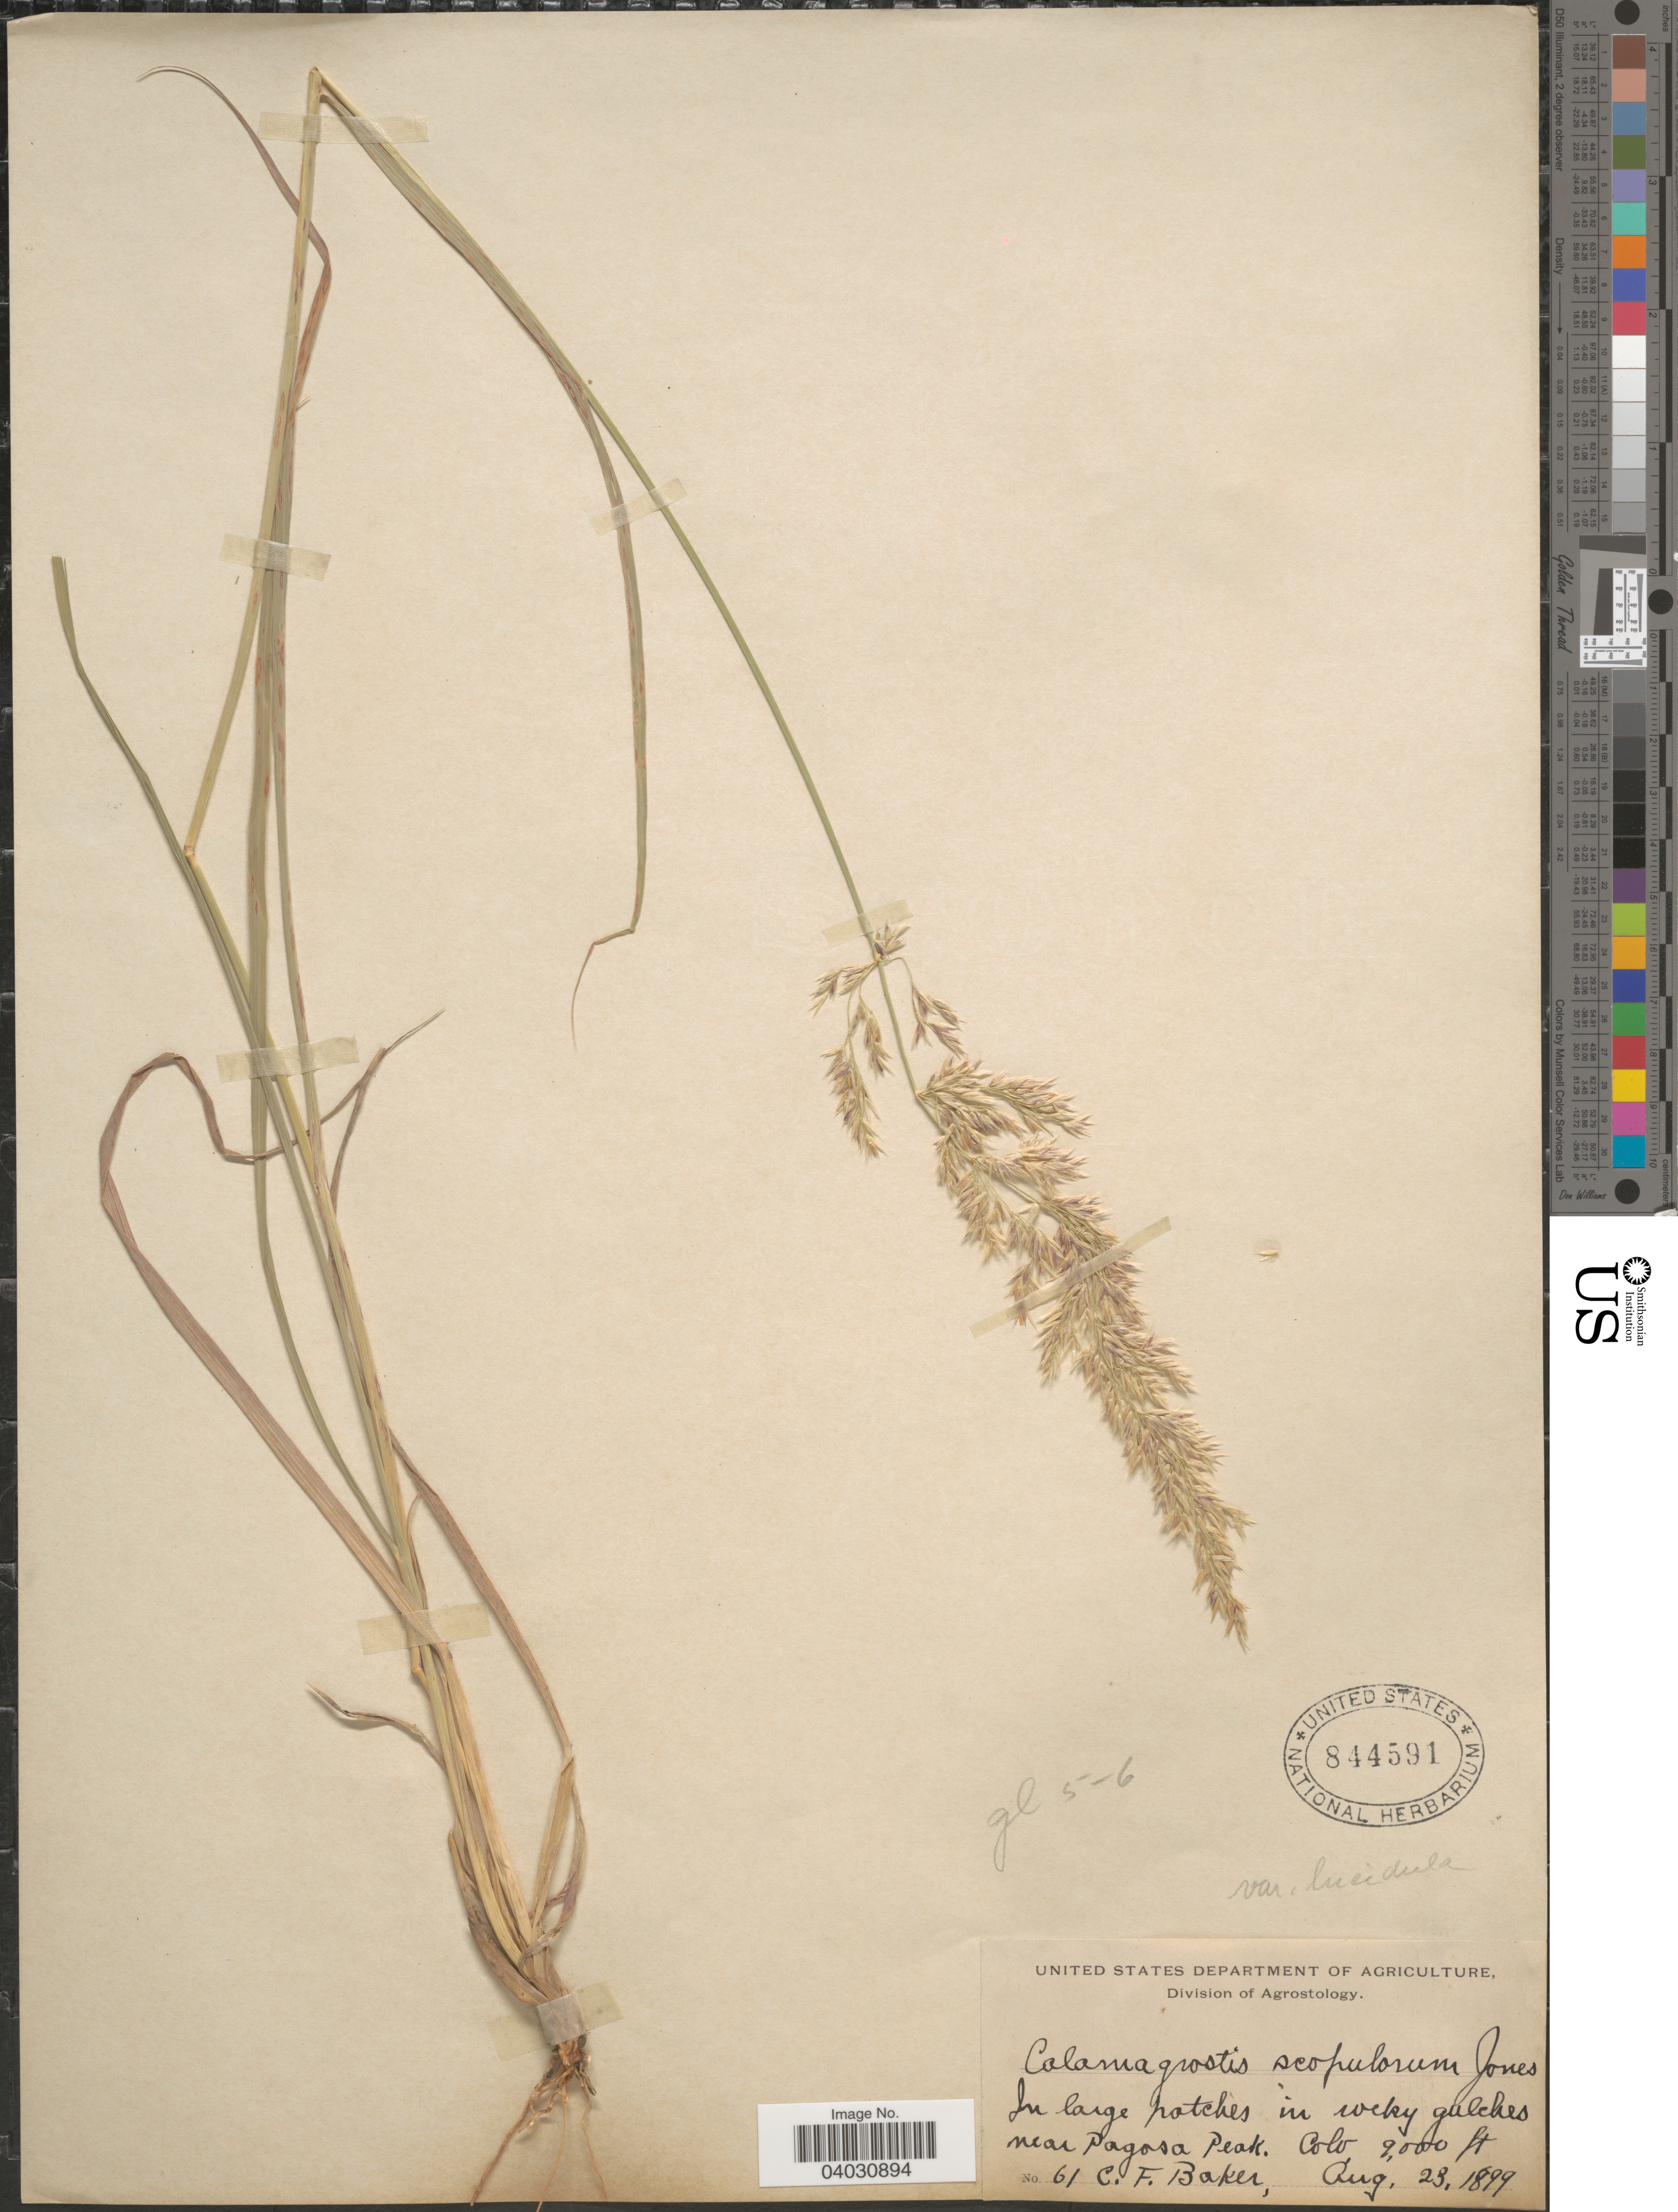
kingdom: Plantae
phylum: Tracheophyta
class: Liliopsida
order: Poales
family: Poaceae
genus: Calamagrostis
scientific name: Calamagrostis scopulorum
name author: M.E. Jones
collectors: C. F. Baker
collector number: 61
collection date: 1899-08-23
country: United States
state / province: Colorado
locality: In large patches in rocky gulches near Pagosa Peak.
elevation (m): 2743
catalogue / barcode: US 844591